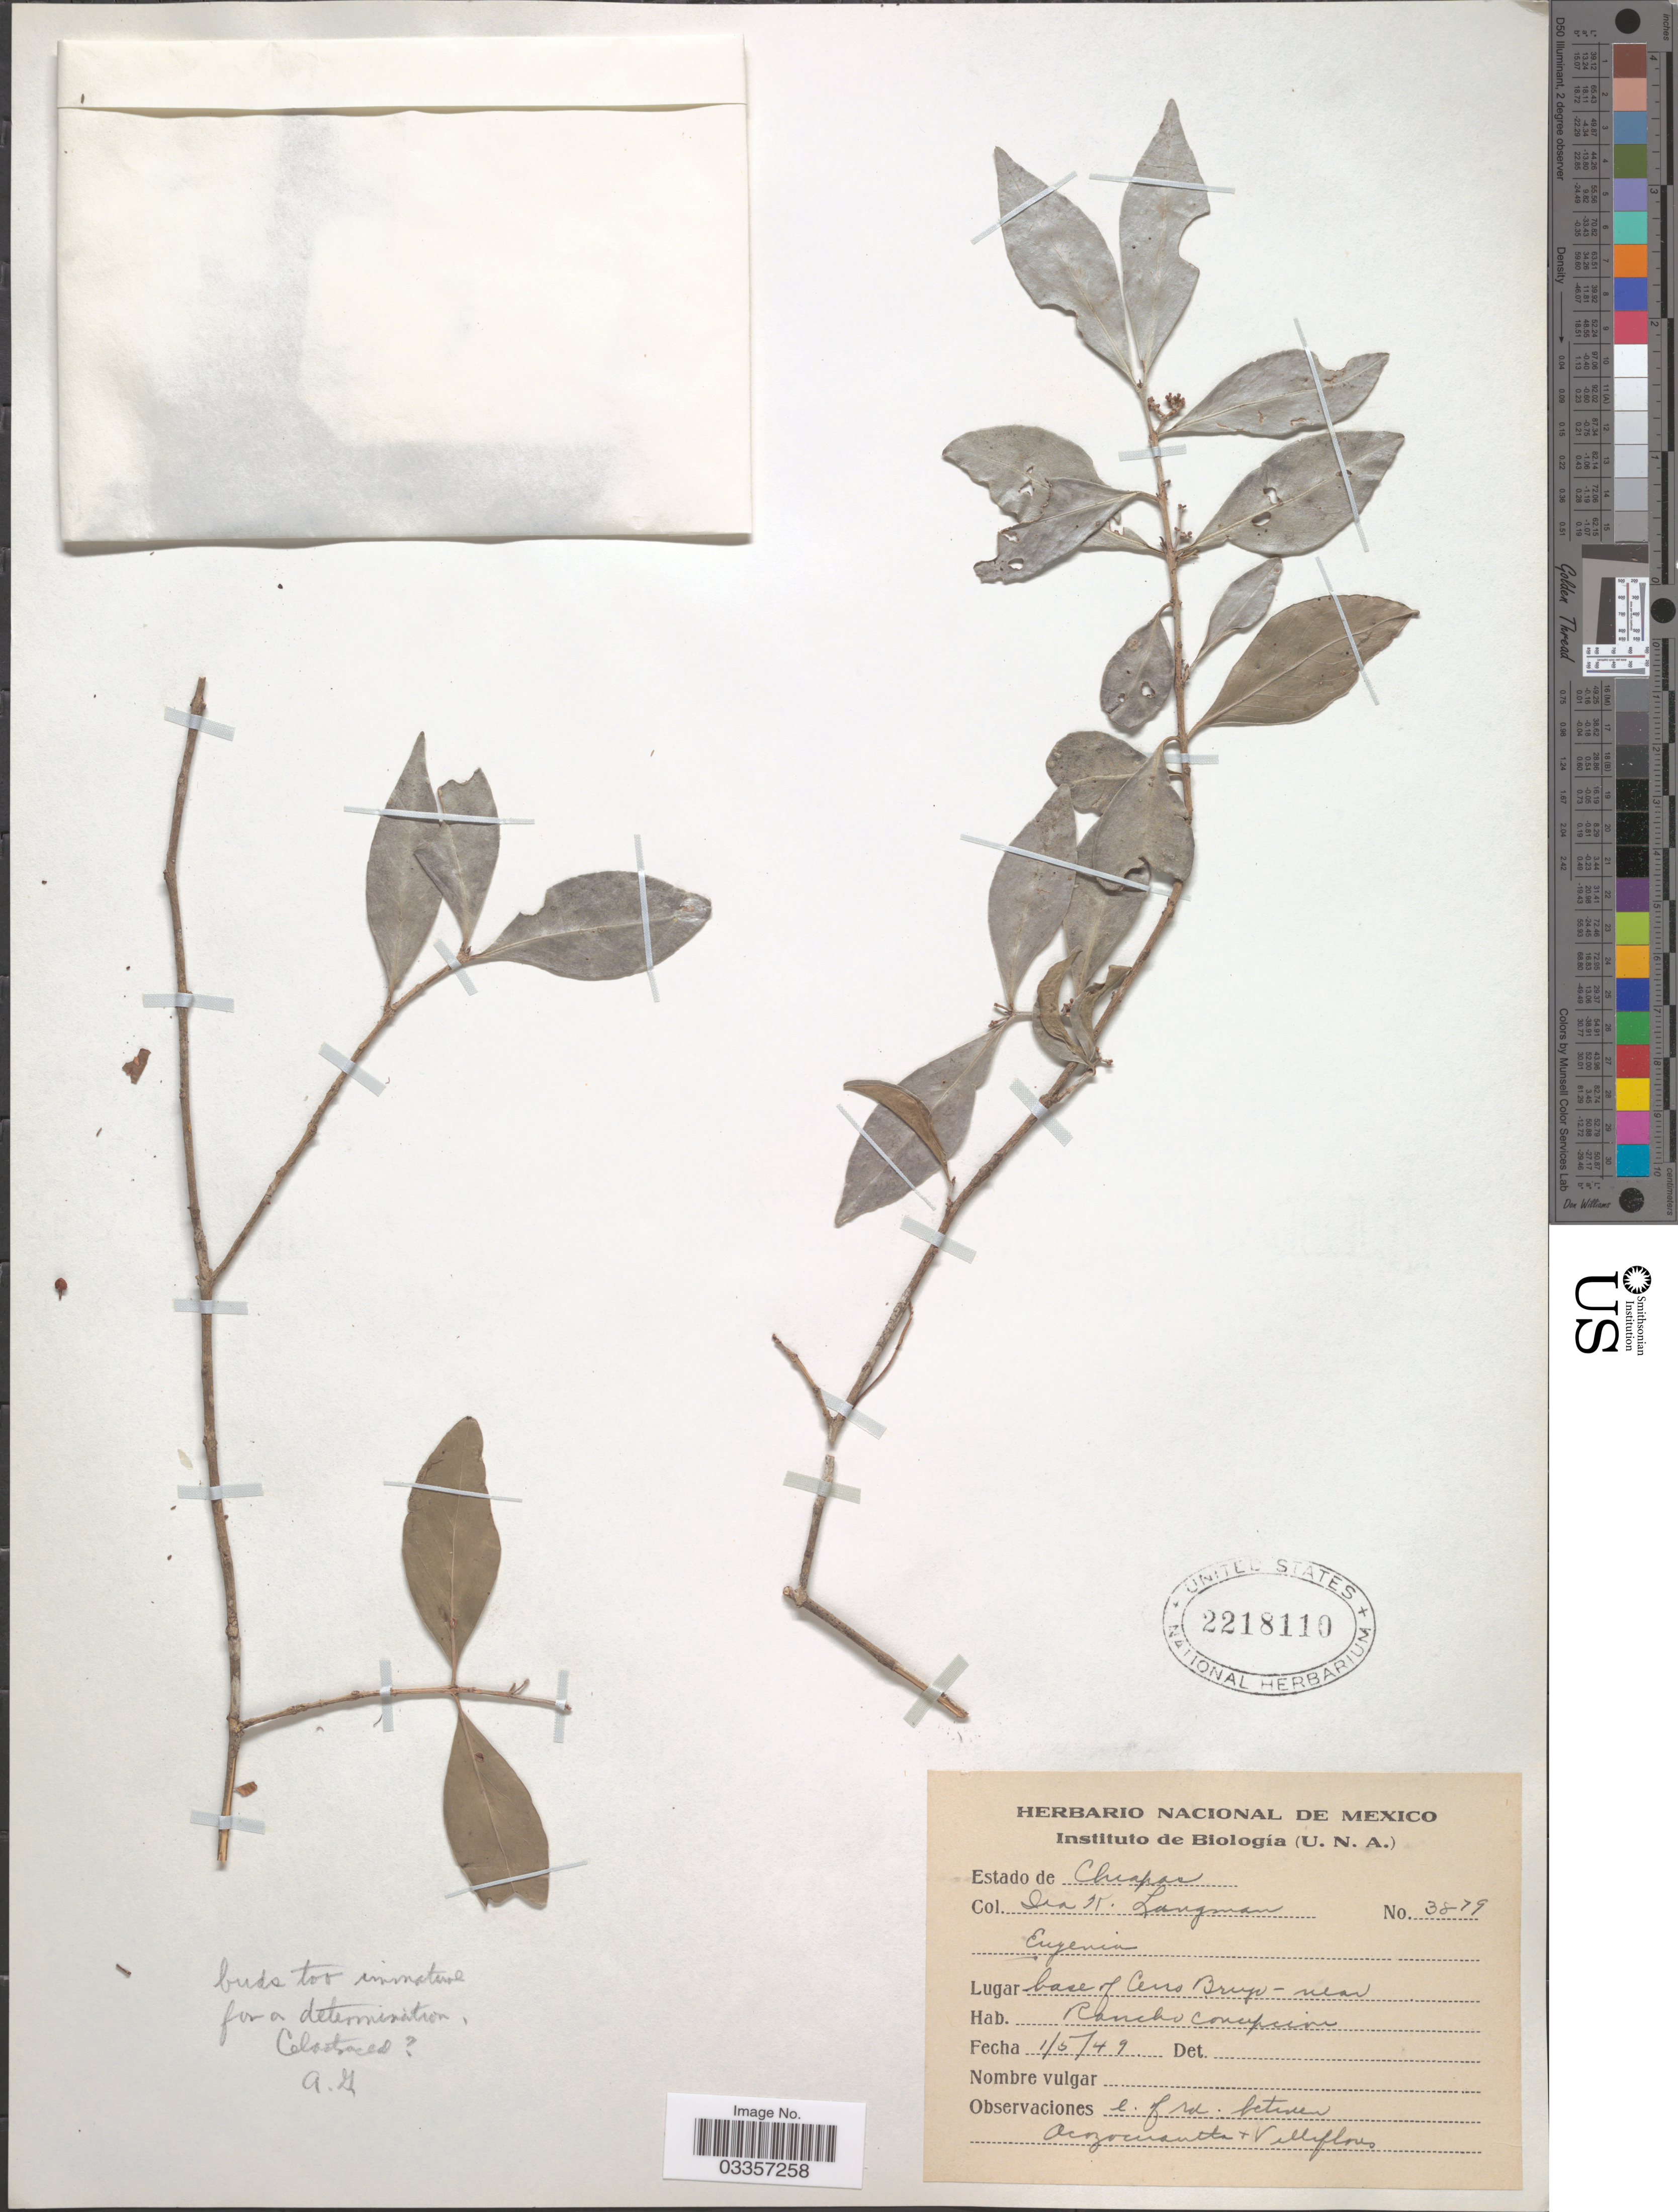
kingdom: Plantae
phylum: Tracheophyta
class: Magnoliopsida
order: Celastrales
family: Celastraceae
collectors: I. K. Langman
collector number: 3879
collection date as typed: Transcribed d/m/y: 1/5/49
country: Mexico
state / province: Chiapas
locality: Base of Cerro Brup - near Rancho Concepcion.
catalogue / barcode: US 2218110